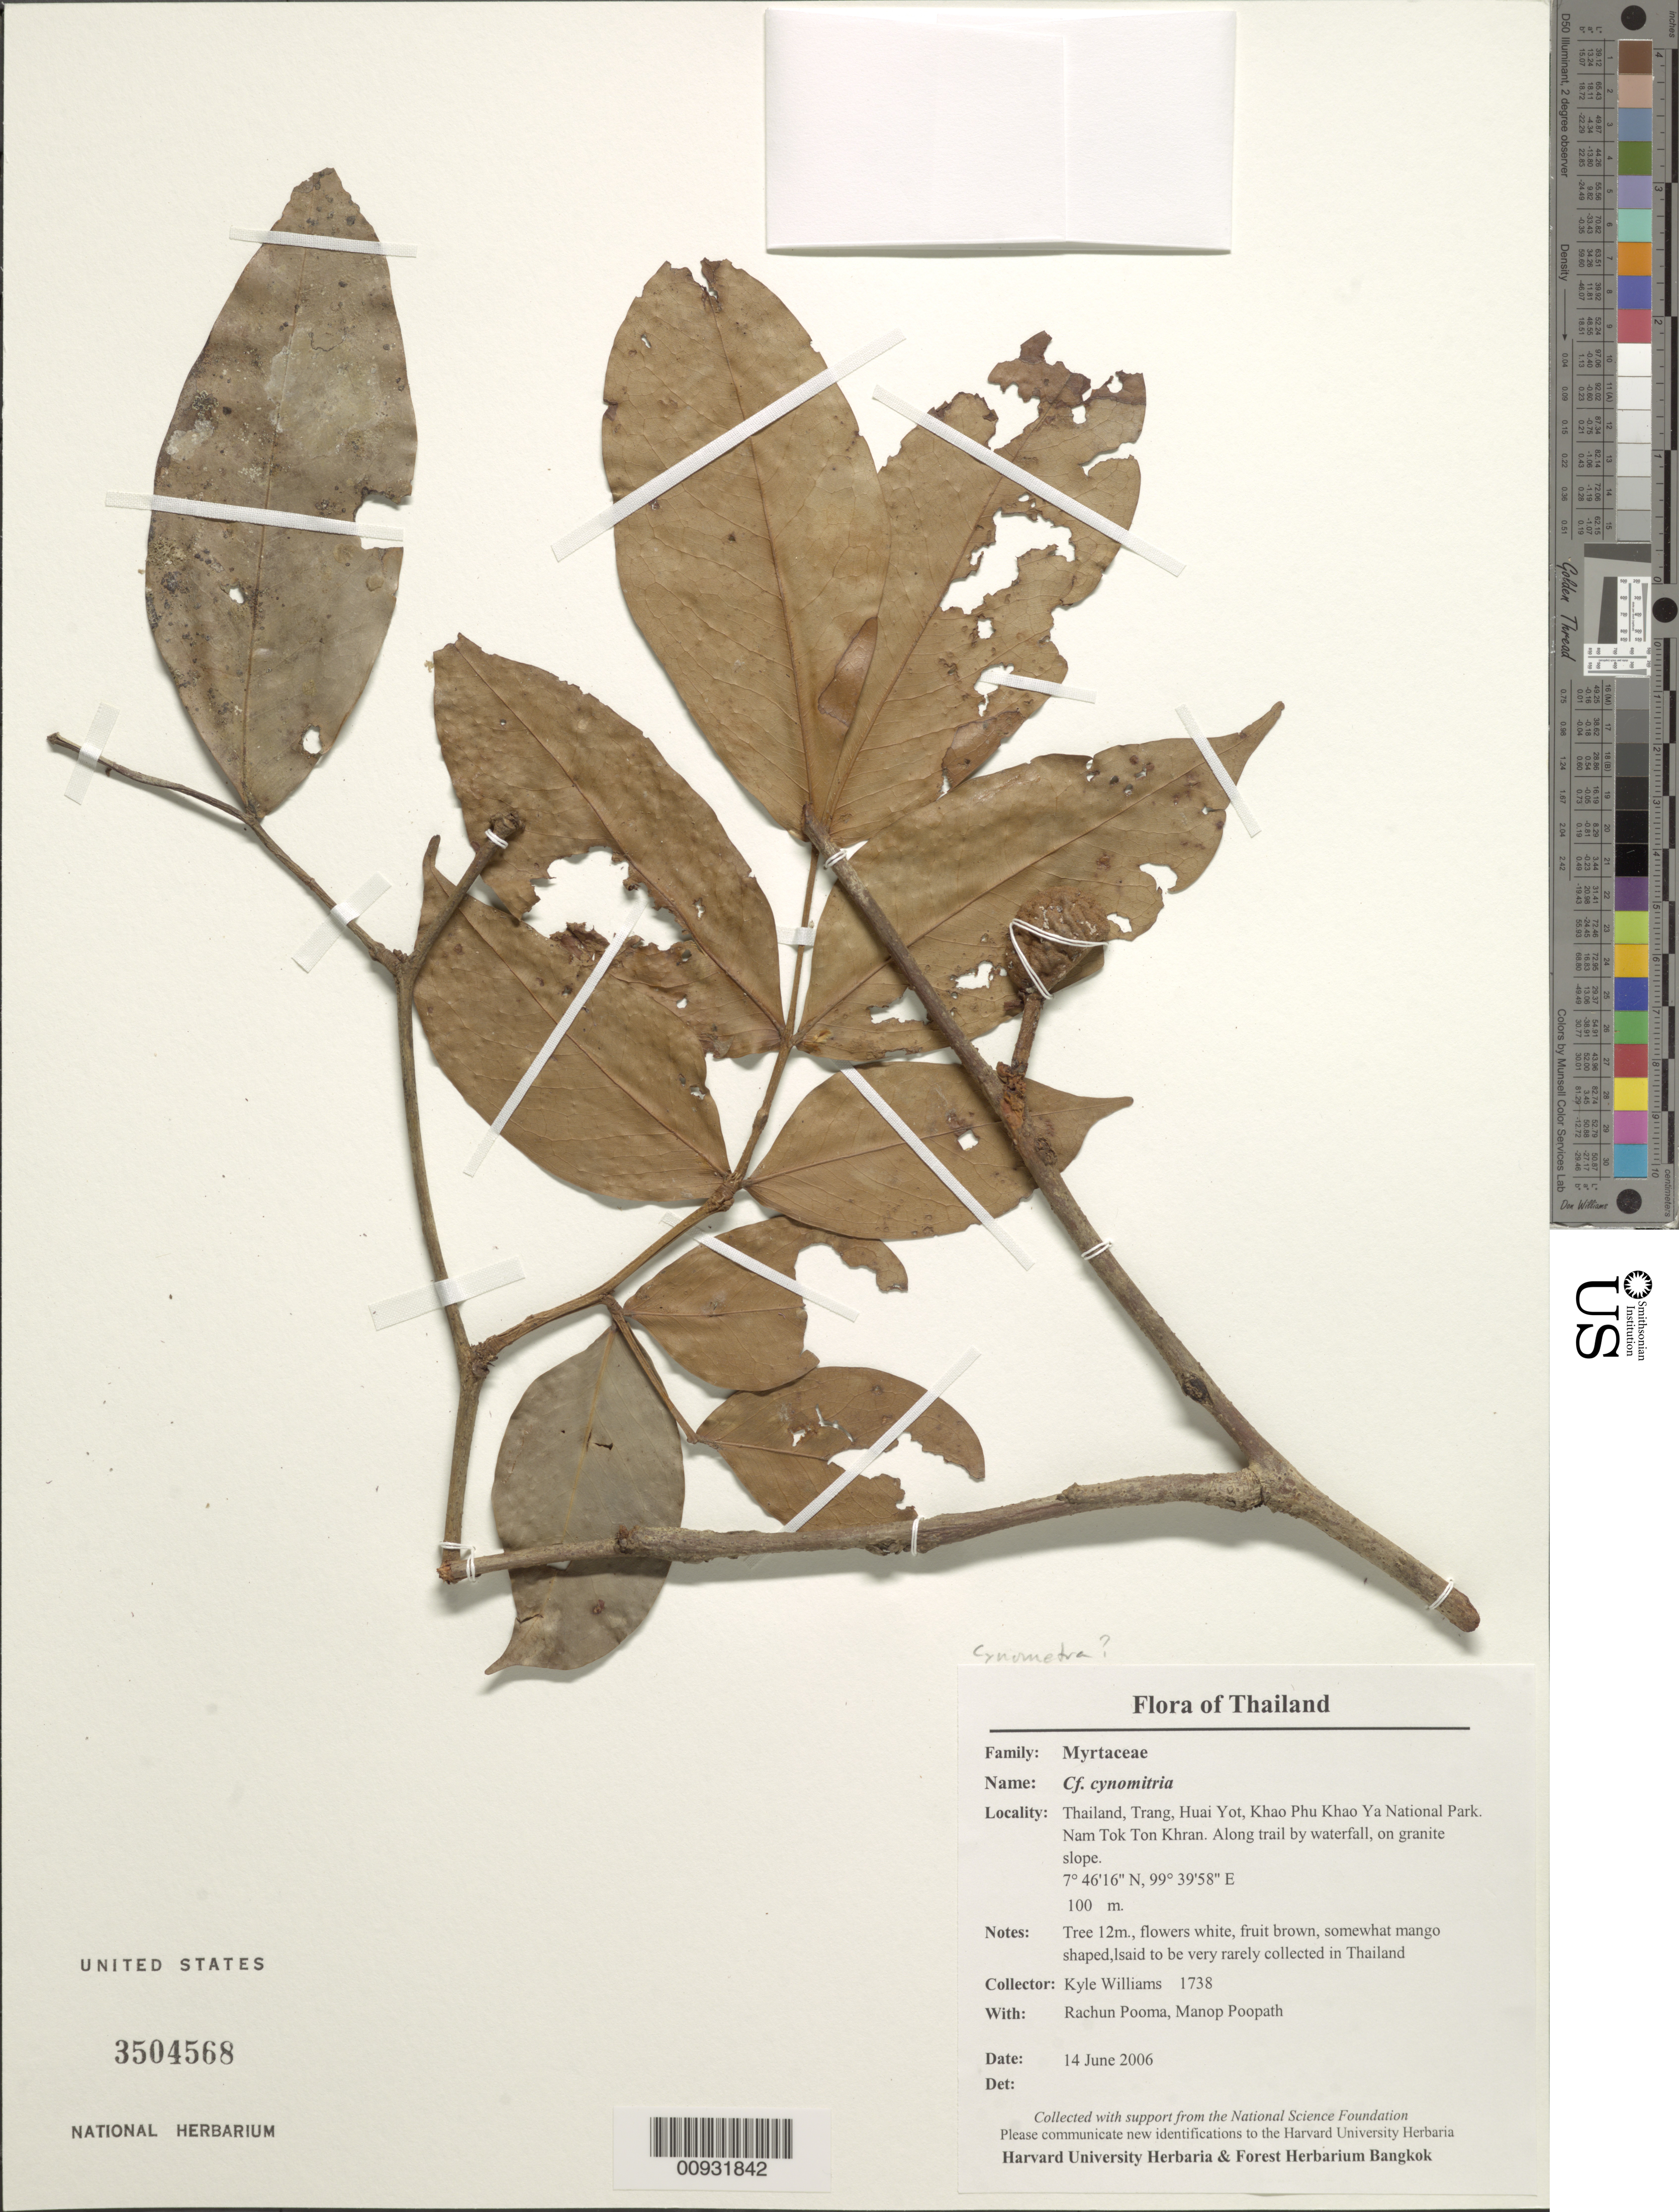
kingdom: Plantae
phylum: Tracheophyta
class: Magnoliopsida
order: Fabales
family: Fabaceae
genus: Cynometra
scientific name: Cynometra sp.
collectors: K. J. Williams, R. Pooma & M. Poopath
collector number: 1738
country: Thailand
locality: Trang, Huai Yot, Khao Phu Khao Ya National Park, Nam Tok Ton Khran.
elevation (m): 100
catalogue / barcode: US 3504568